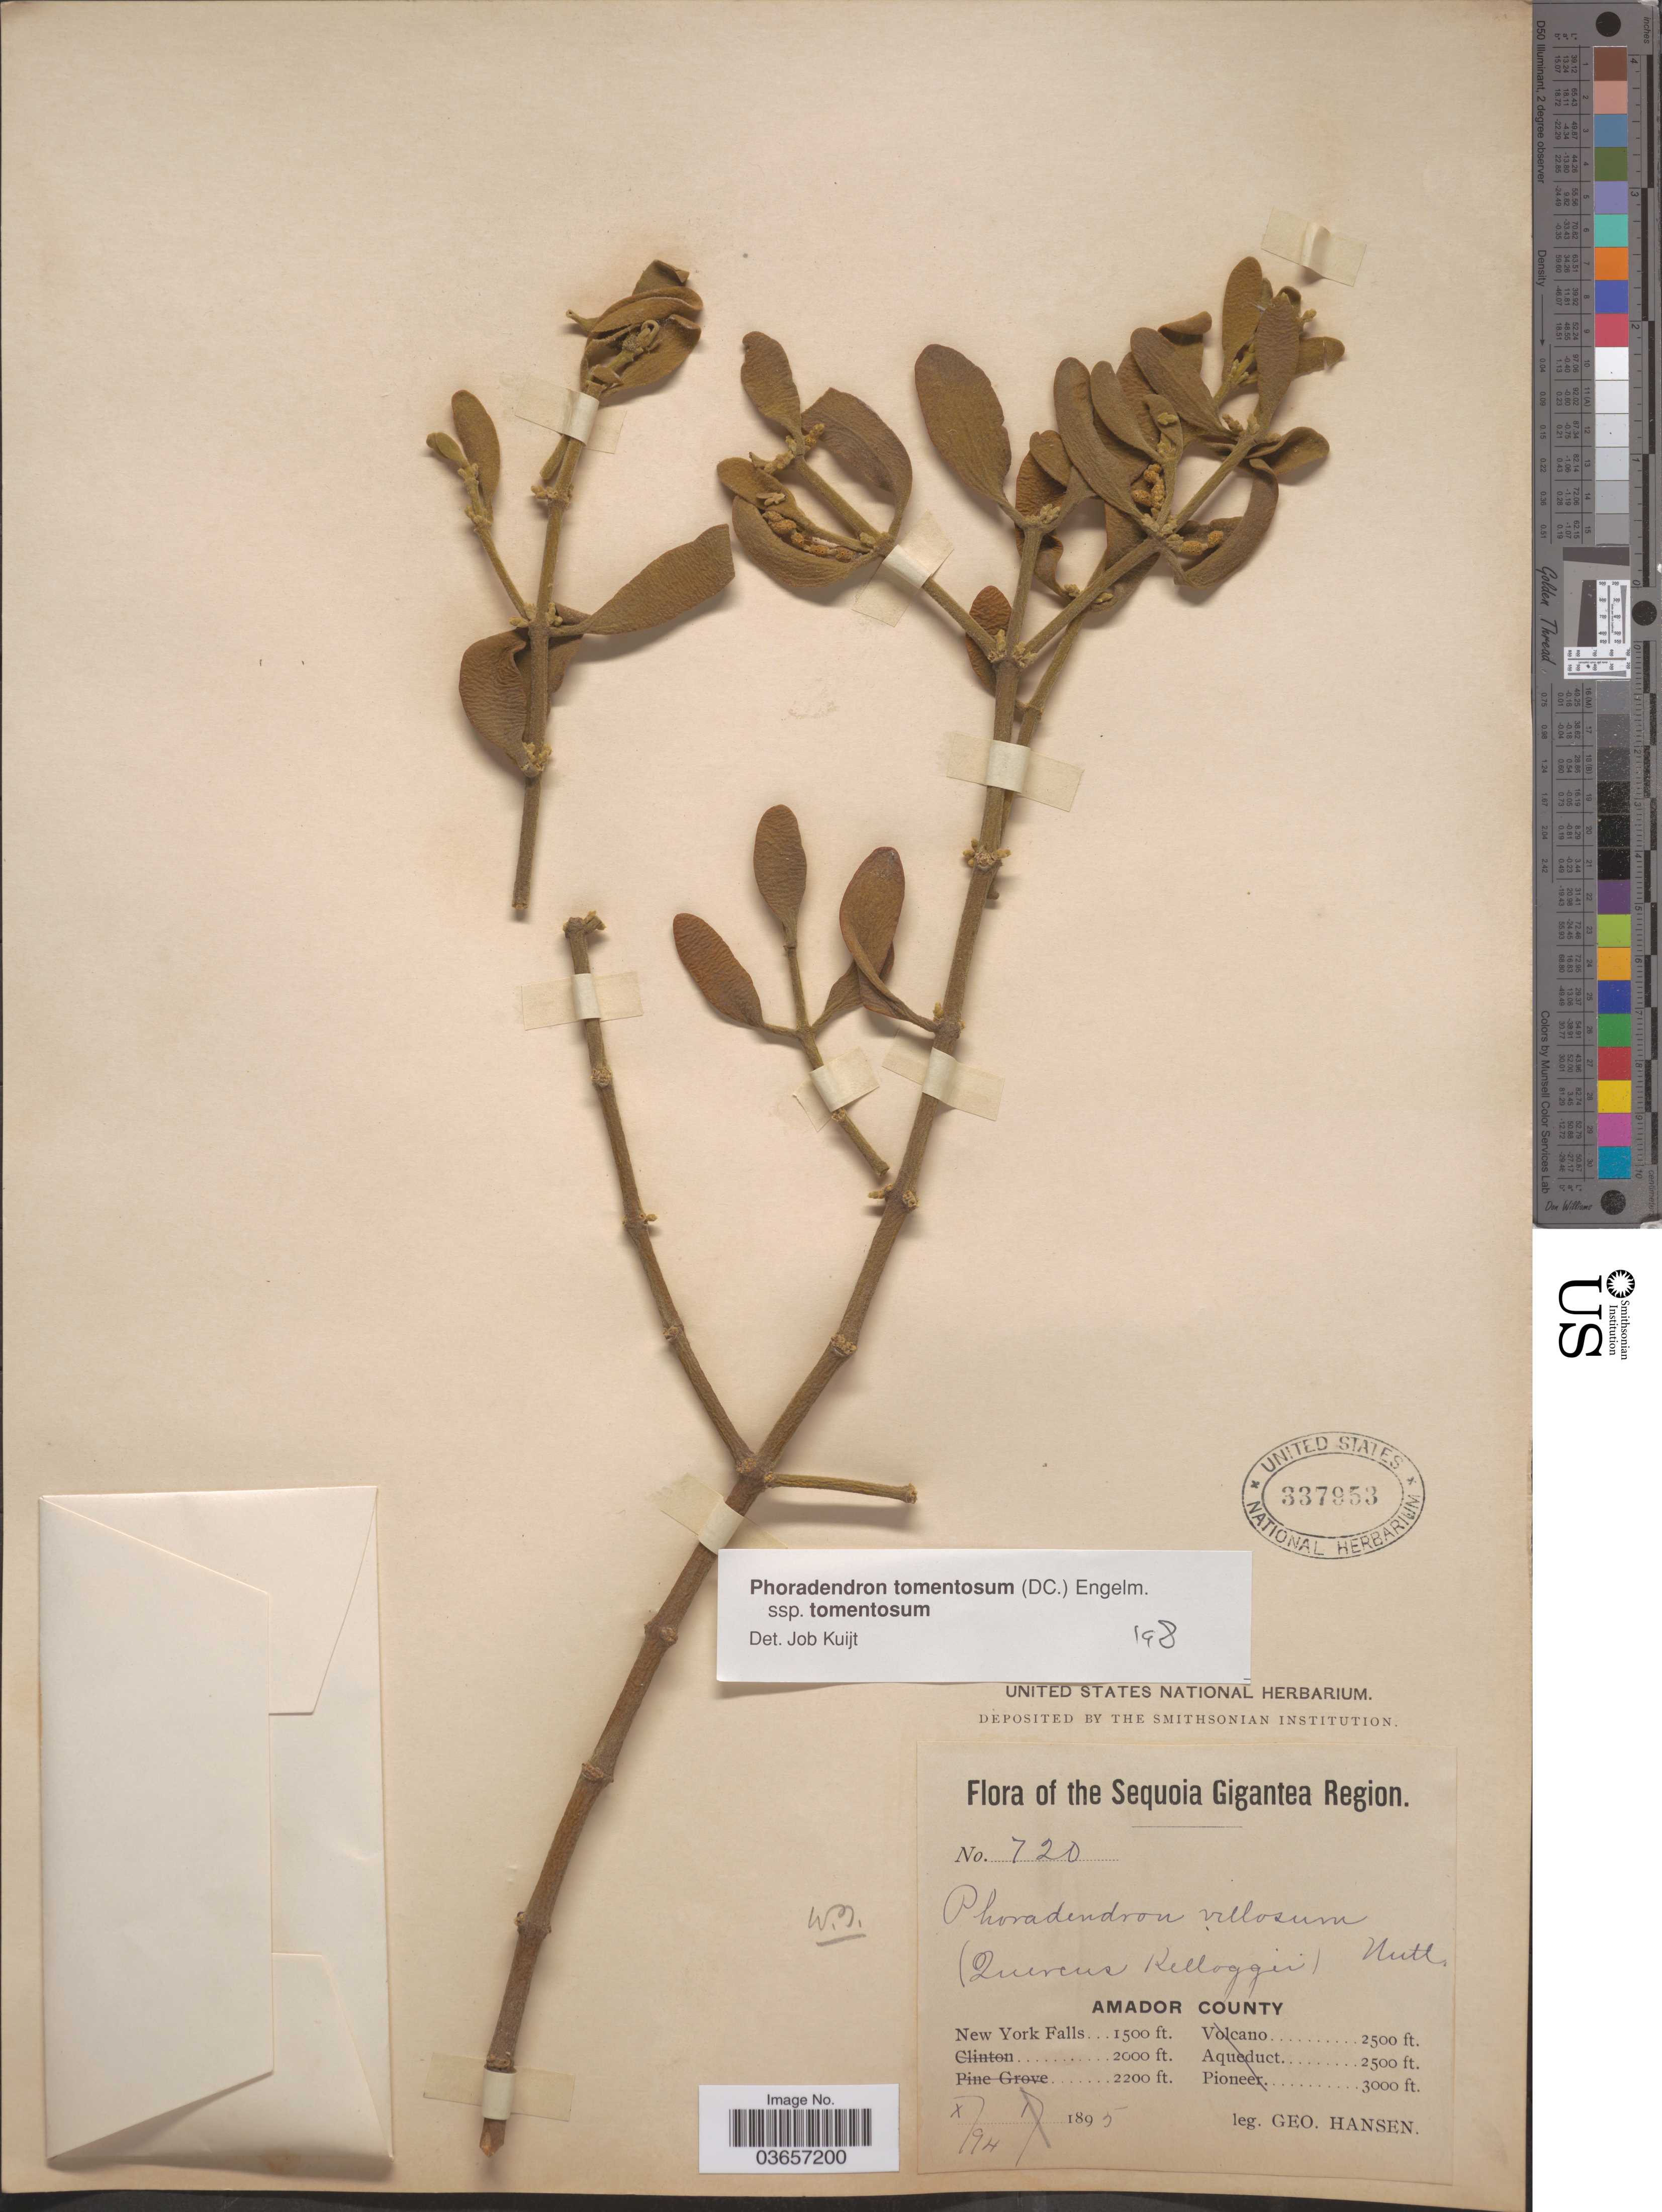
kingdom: Plantae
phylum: Tracheophyta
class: Magnoliopsida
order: Santalales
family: Viscaceae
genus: Phoradendron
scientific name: Phoradendron tomentosum subsp. tomentosum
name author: DC.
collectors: G. Hansen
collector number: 720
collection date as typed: Transcribed d/m/y: /10/94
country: United States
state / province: California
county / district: Amador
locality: The Sequoia Gigantea Region. Amador County. New York Falls.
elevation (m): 457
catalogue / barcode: US 337953